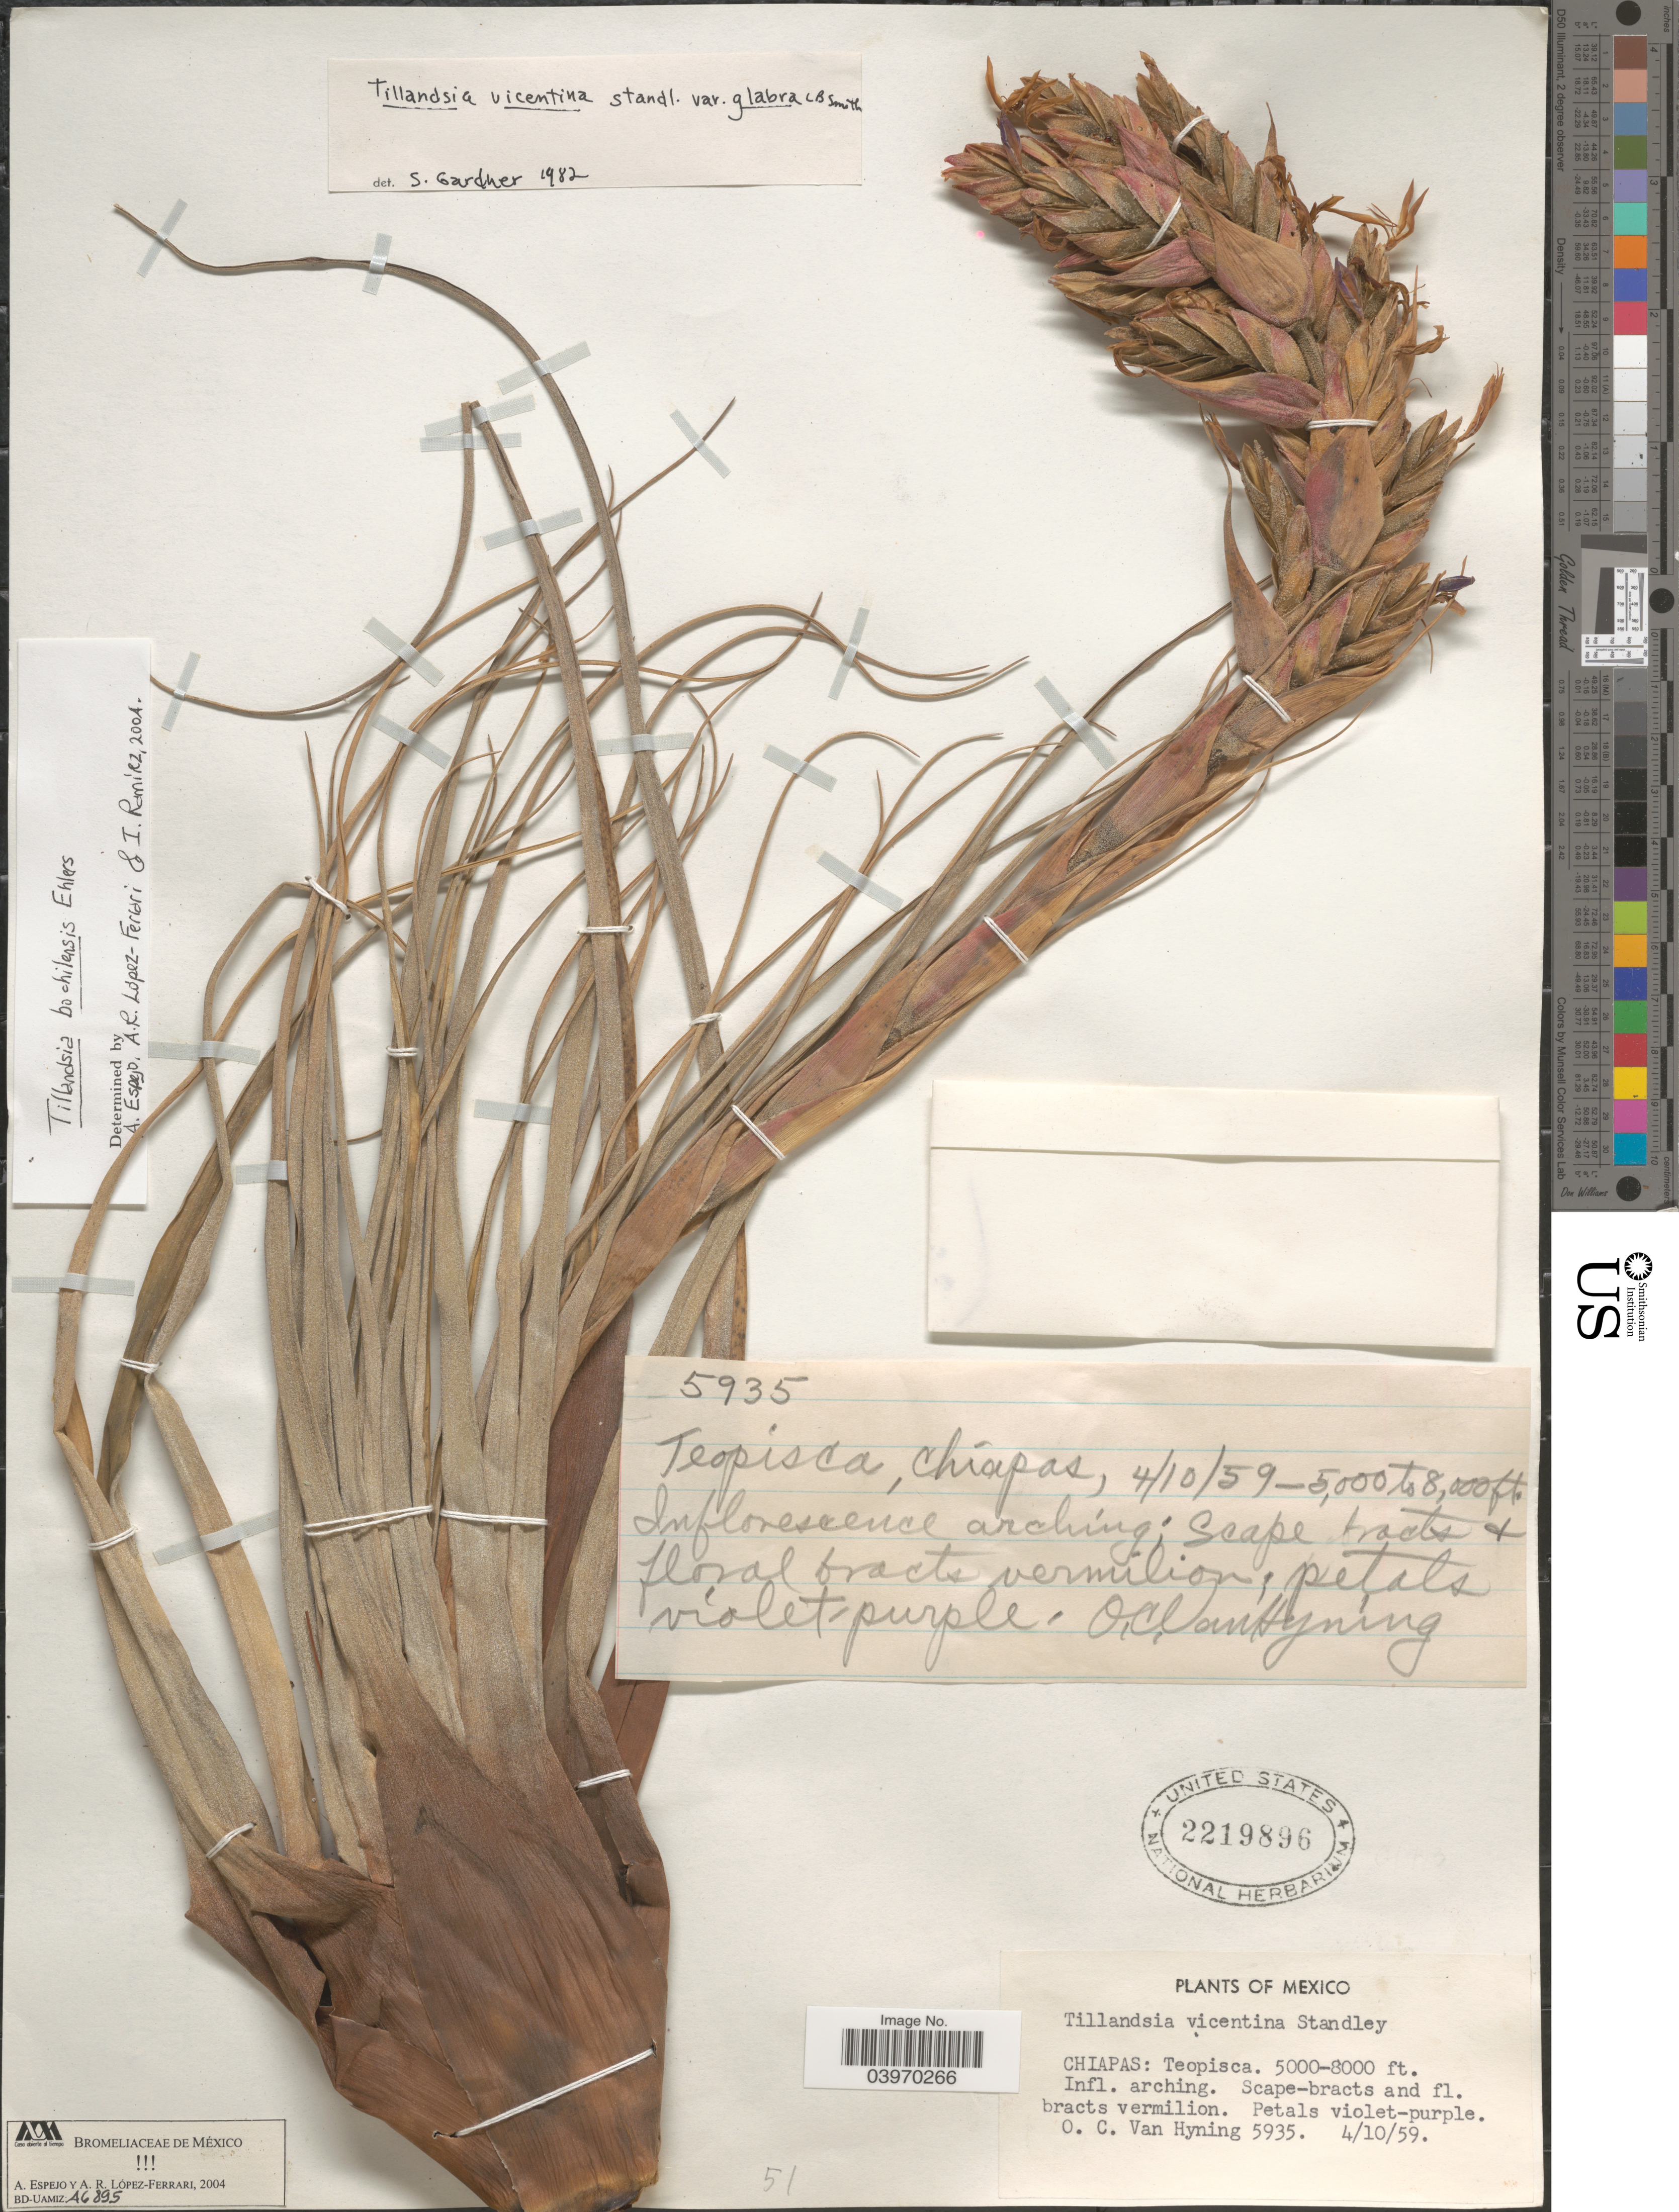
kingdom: Plantae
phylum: Tracheophyta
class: Liliopsida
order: Poales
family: Bromeliaceae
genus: Tillandsia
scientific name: Tillandsia bochilensis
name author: Ehlers ex Rauh & E. Gross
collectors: O. Van Hyning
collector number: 5935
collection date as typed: Transcribed d/m/y: 4/10/59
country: Mexico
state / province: Chiapas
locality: Teopisca.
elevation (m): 1524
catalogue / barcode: US 2219896